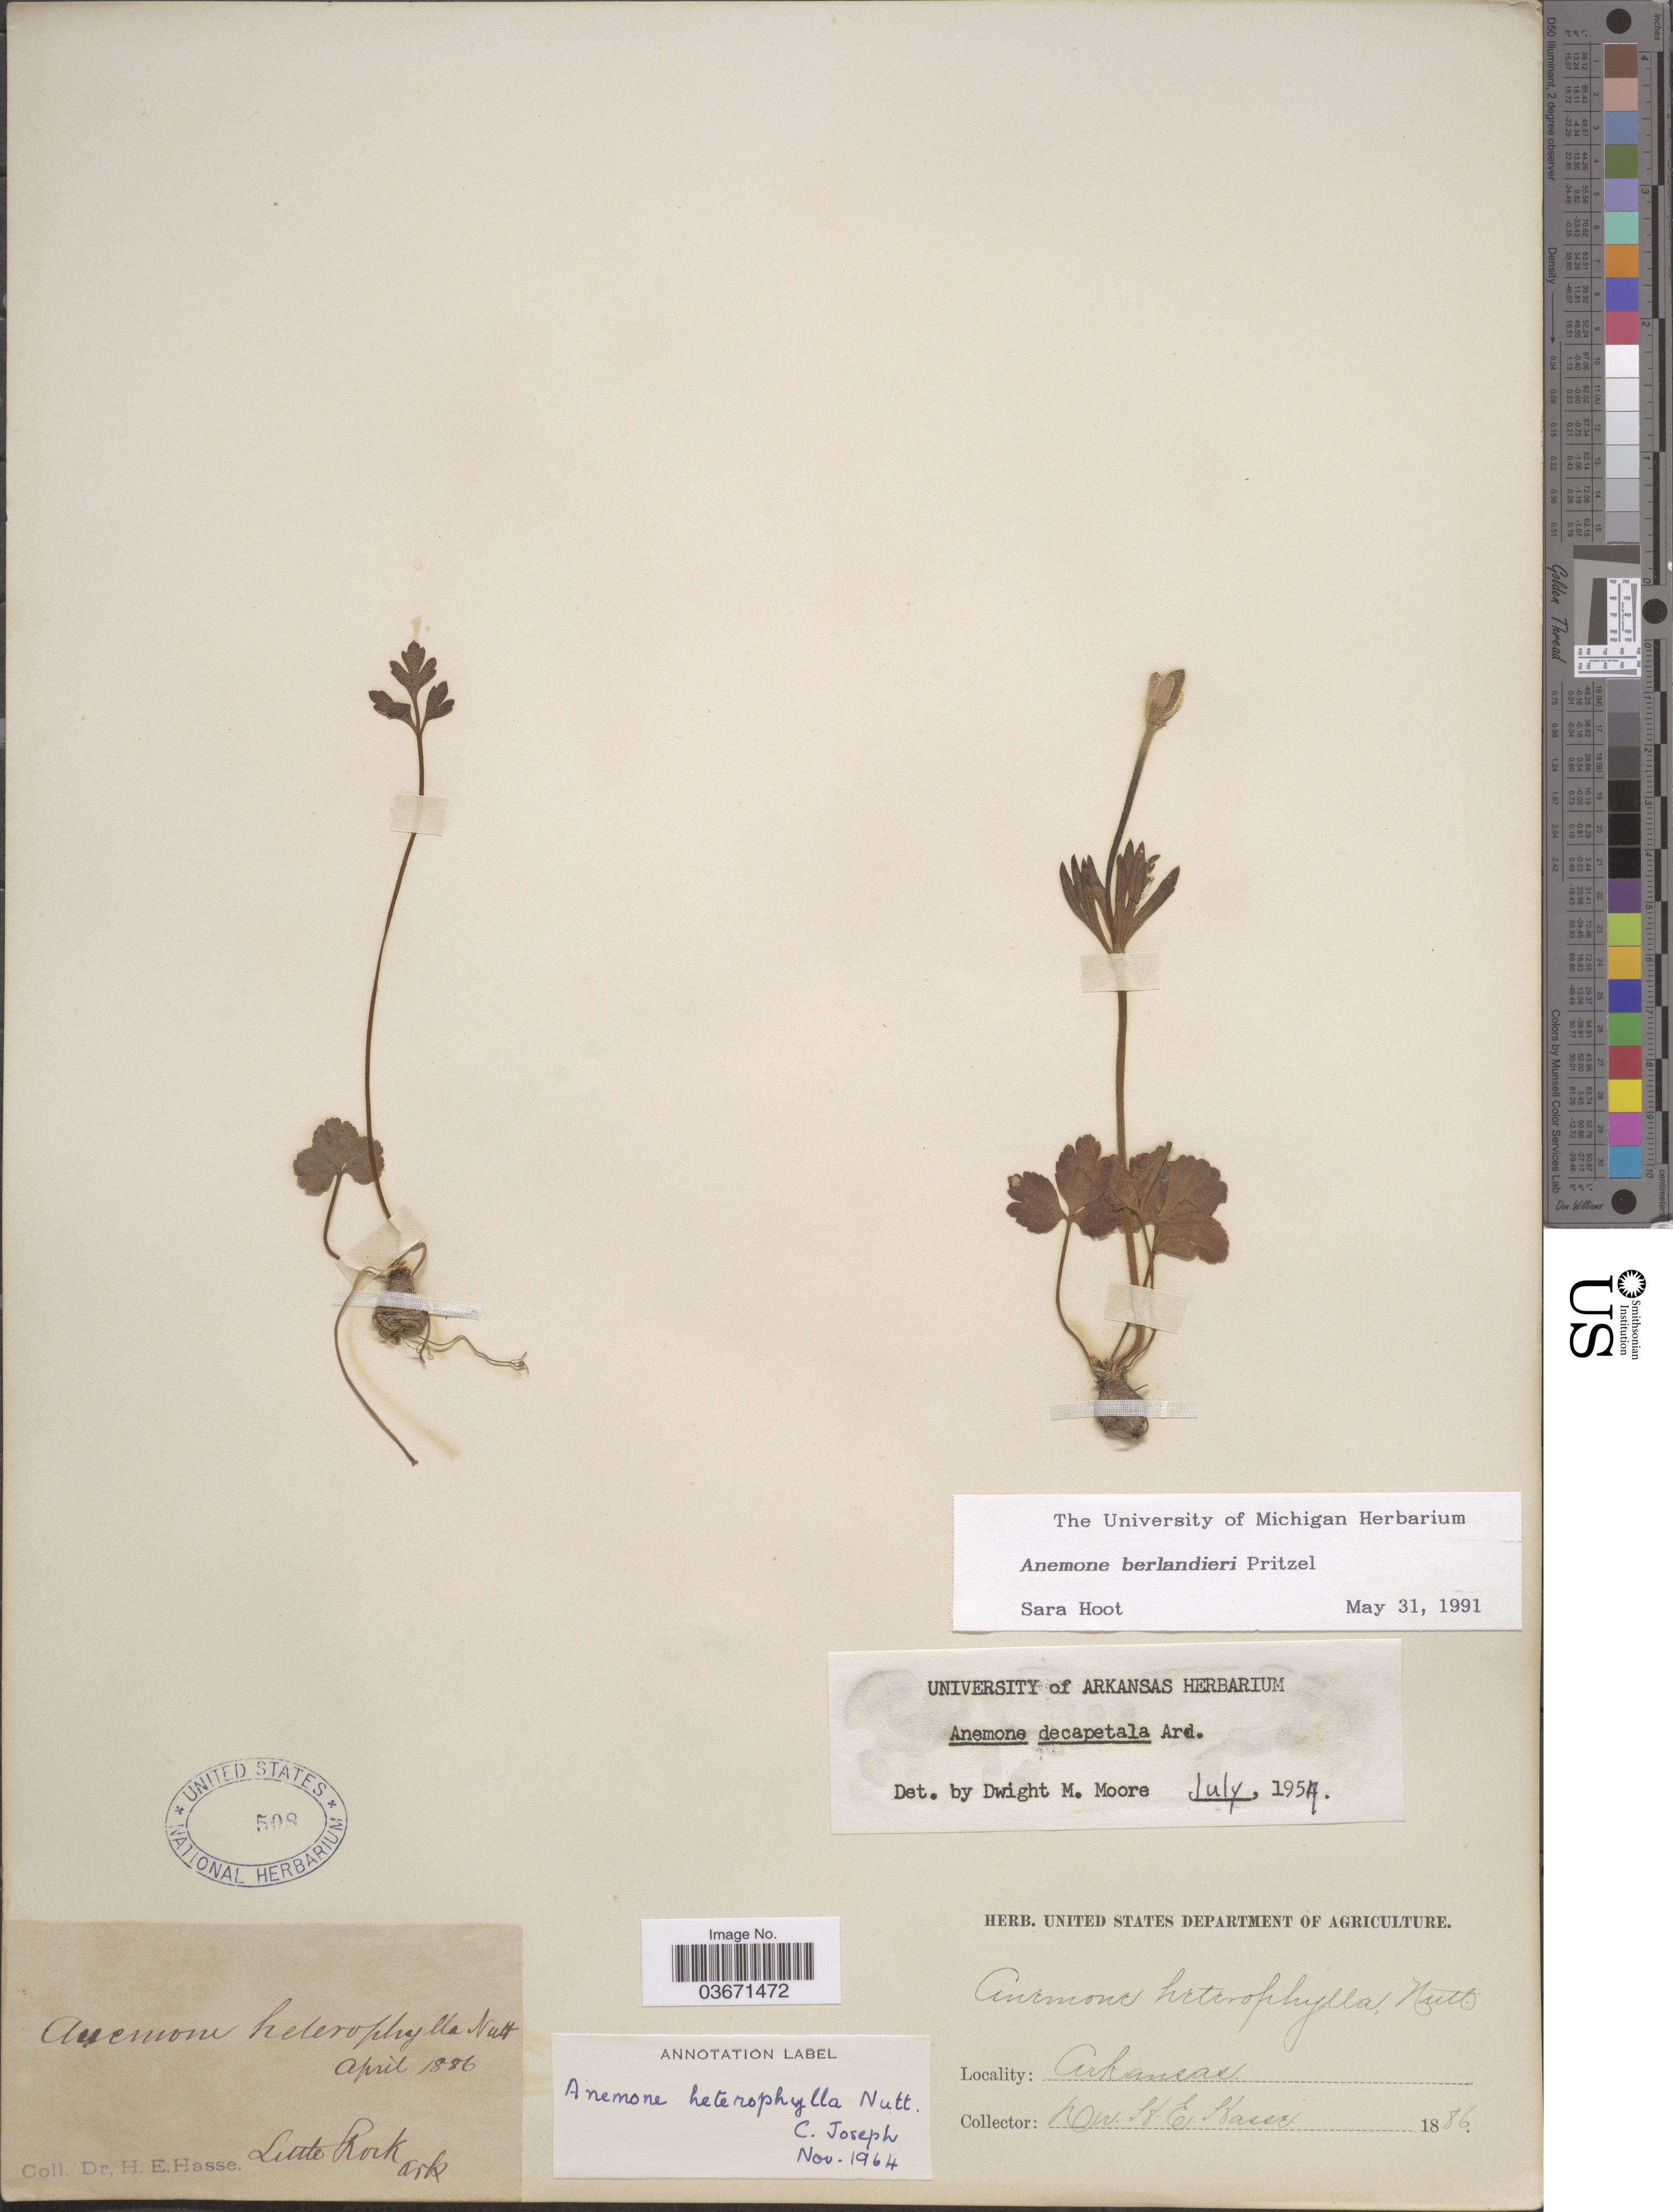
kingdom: Plantae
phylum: Tracheophyta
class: Magnoliopsida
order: Ranunculales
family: Ranunculaceae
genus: Anemone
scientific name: Anemone berlandieri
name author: E. Pritz.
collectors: H. E. Hasse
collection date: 1886-04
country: United States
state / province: Arkansas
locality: Little Rock.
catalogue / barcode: US 508